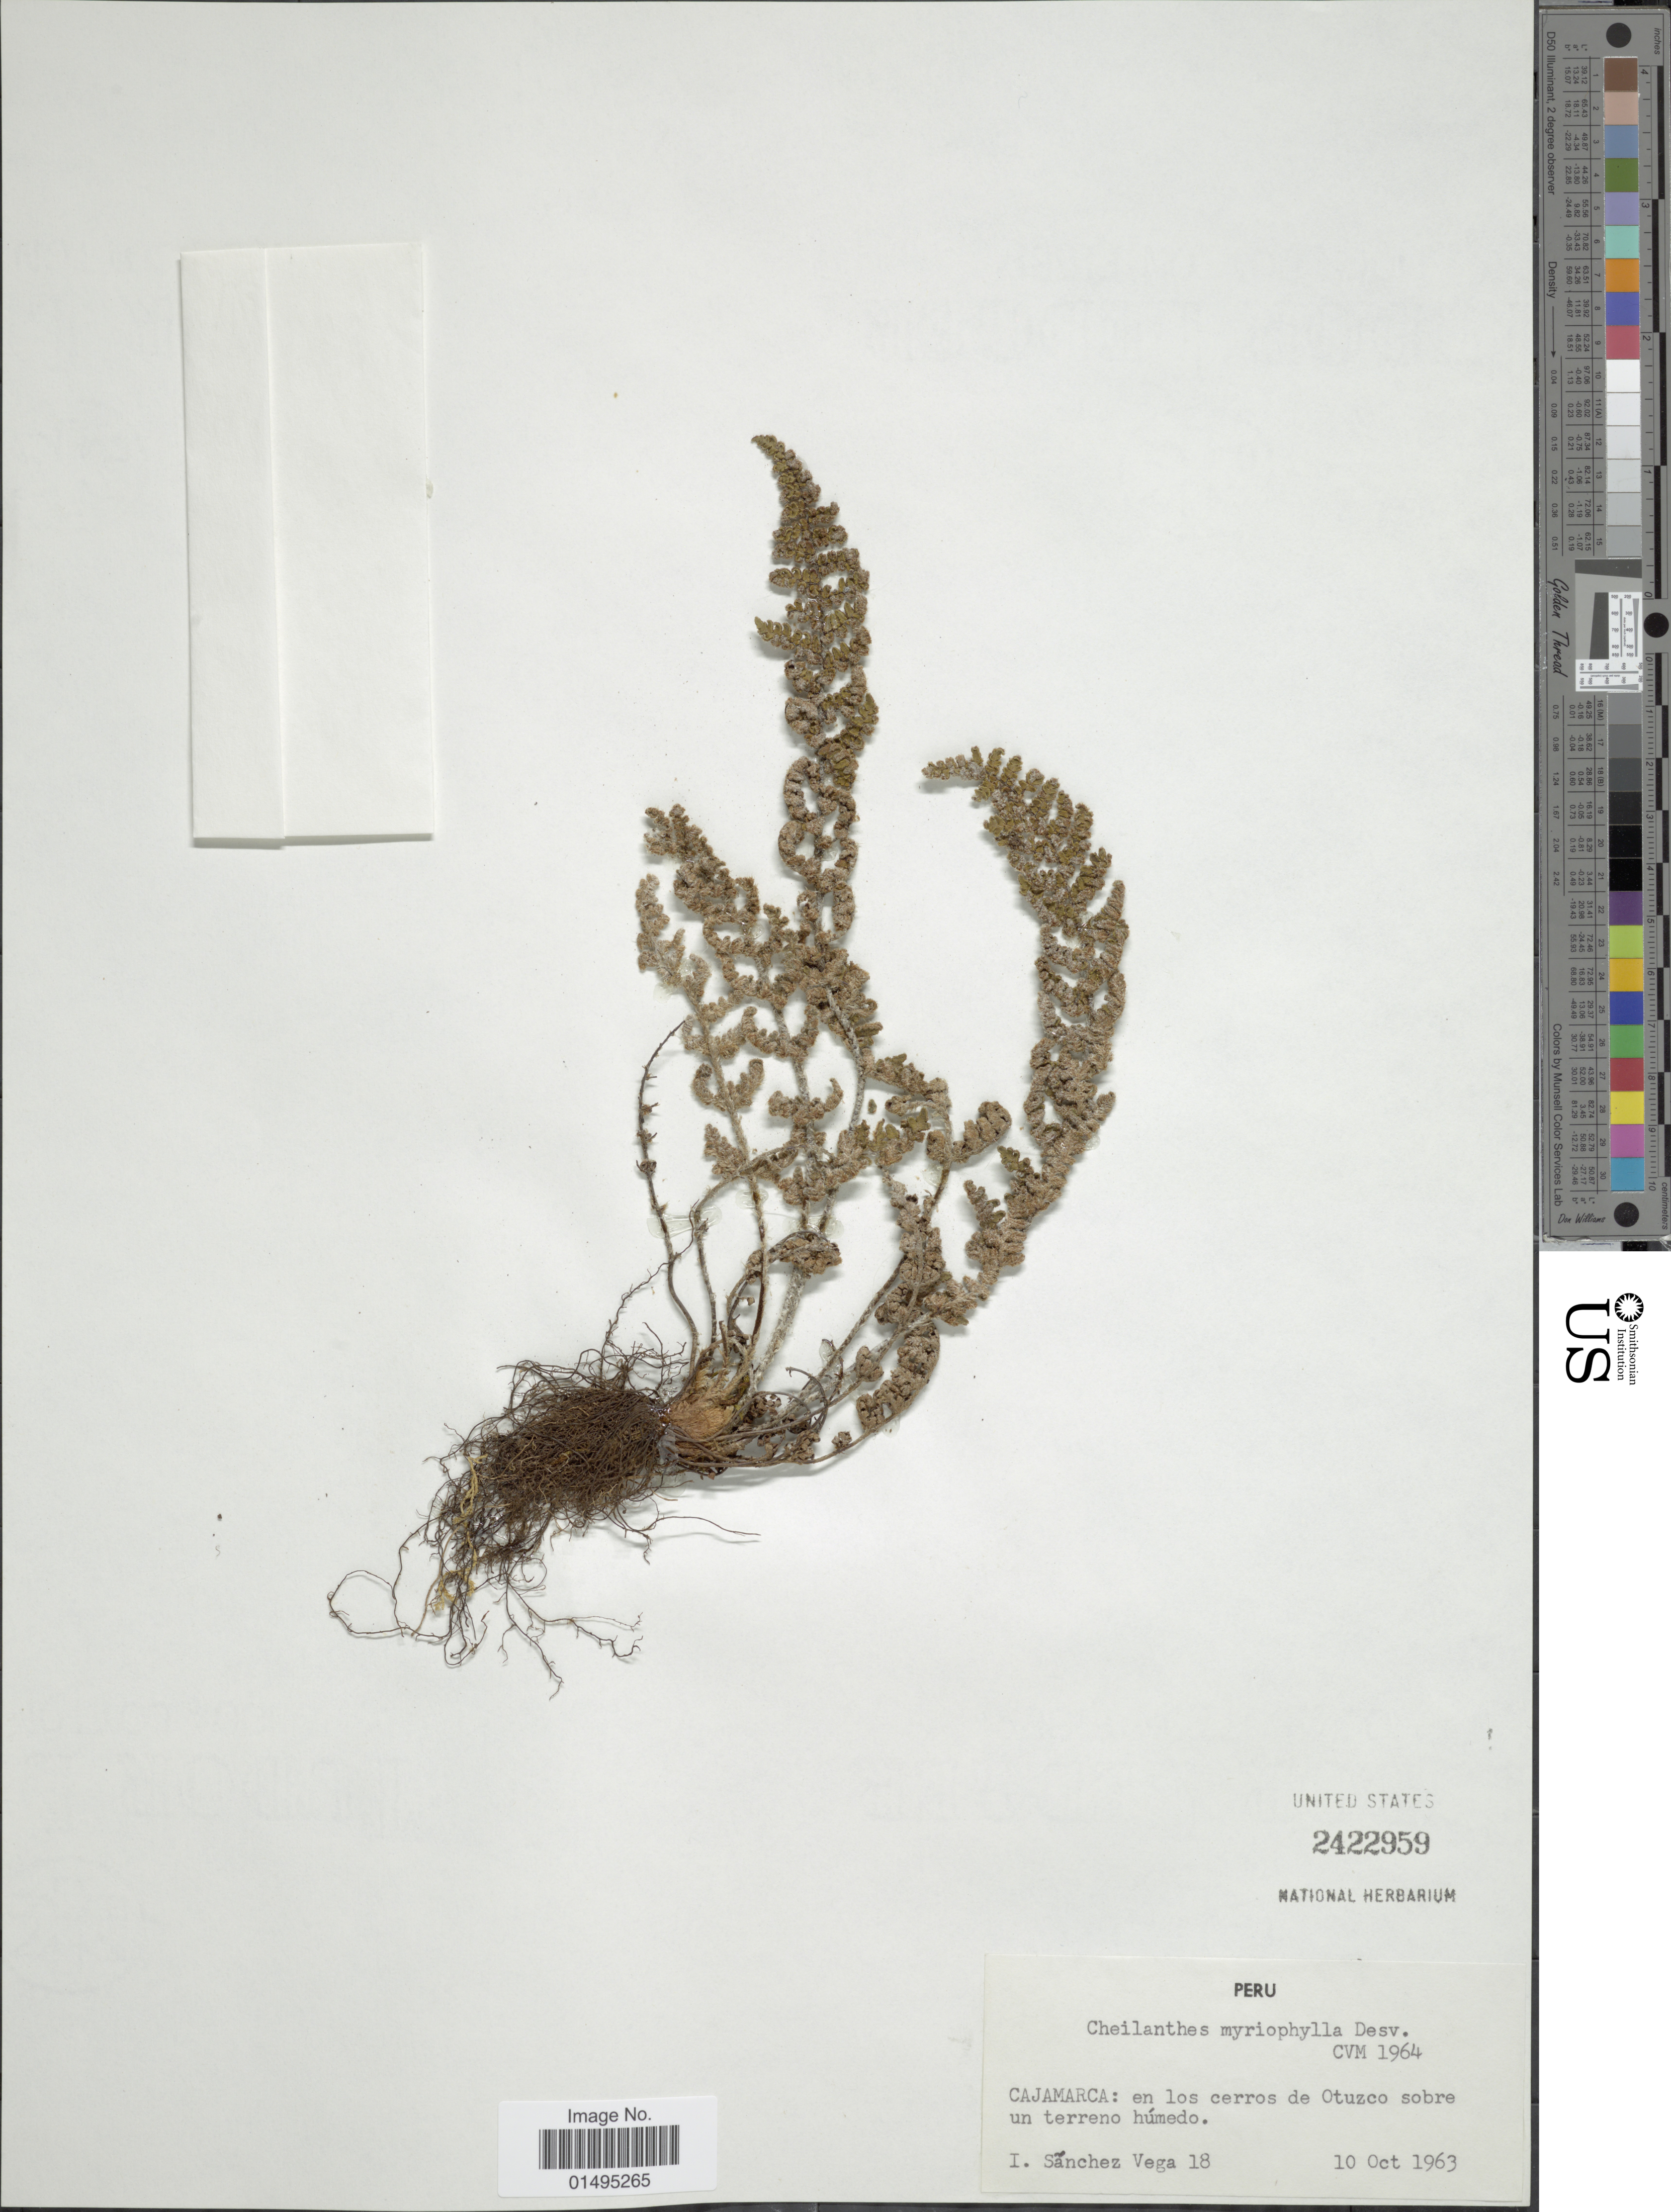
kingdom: Plantae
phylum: Tracheophyta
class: Polypodiopsida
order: Polypodiales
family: Pteridaceae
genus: Myriopteris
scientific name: Myriopteris myriophylla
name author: (Desv.) J. Sm.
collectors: I. Sánchez Vega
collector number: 18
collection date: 1963-10-10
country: Peru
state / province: Cajamarca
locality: Peru, Cajamarca: en los cerros de Otusco sobre un terreno humedo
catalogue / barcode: US 2422959